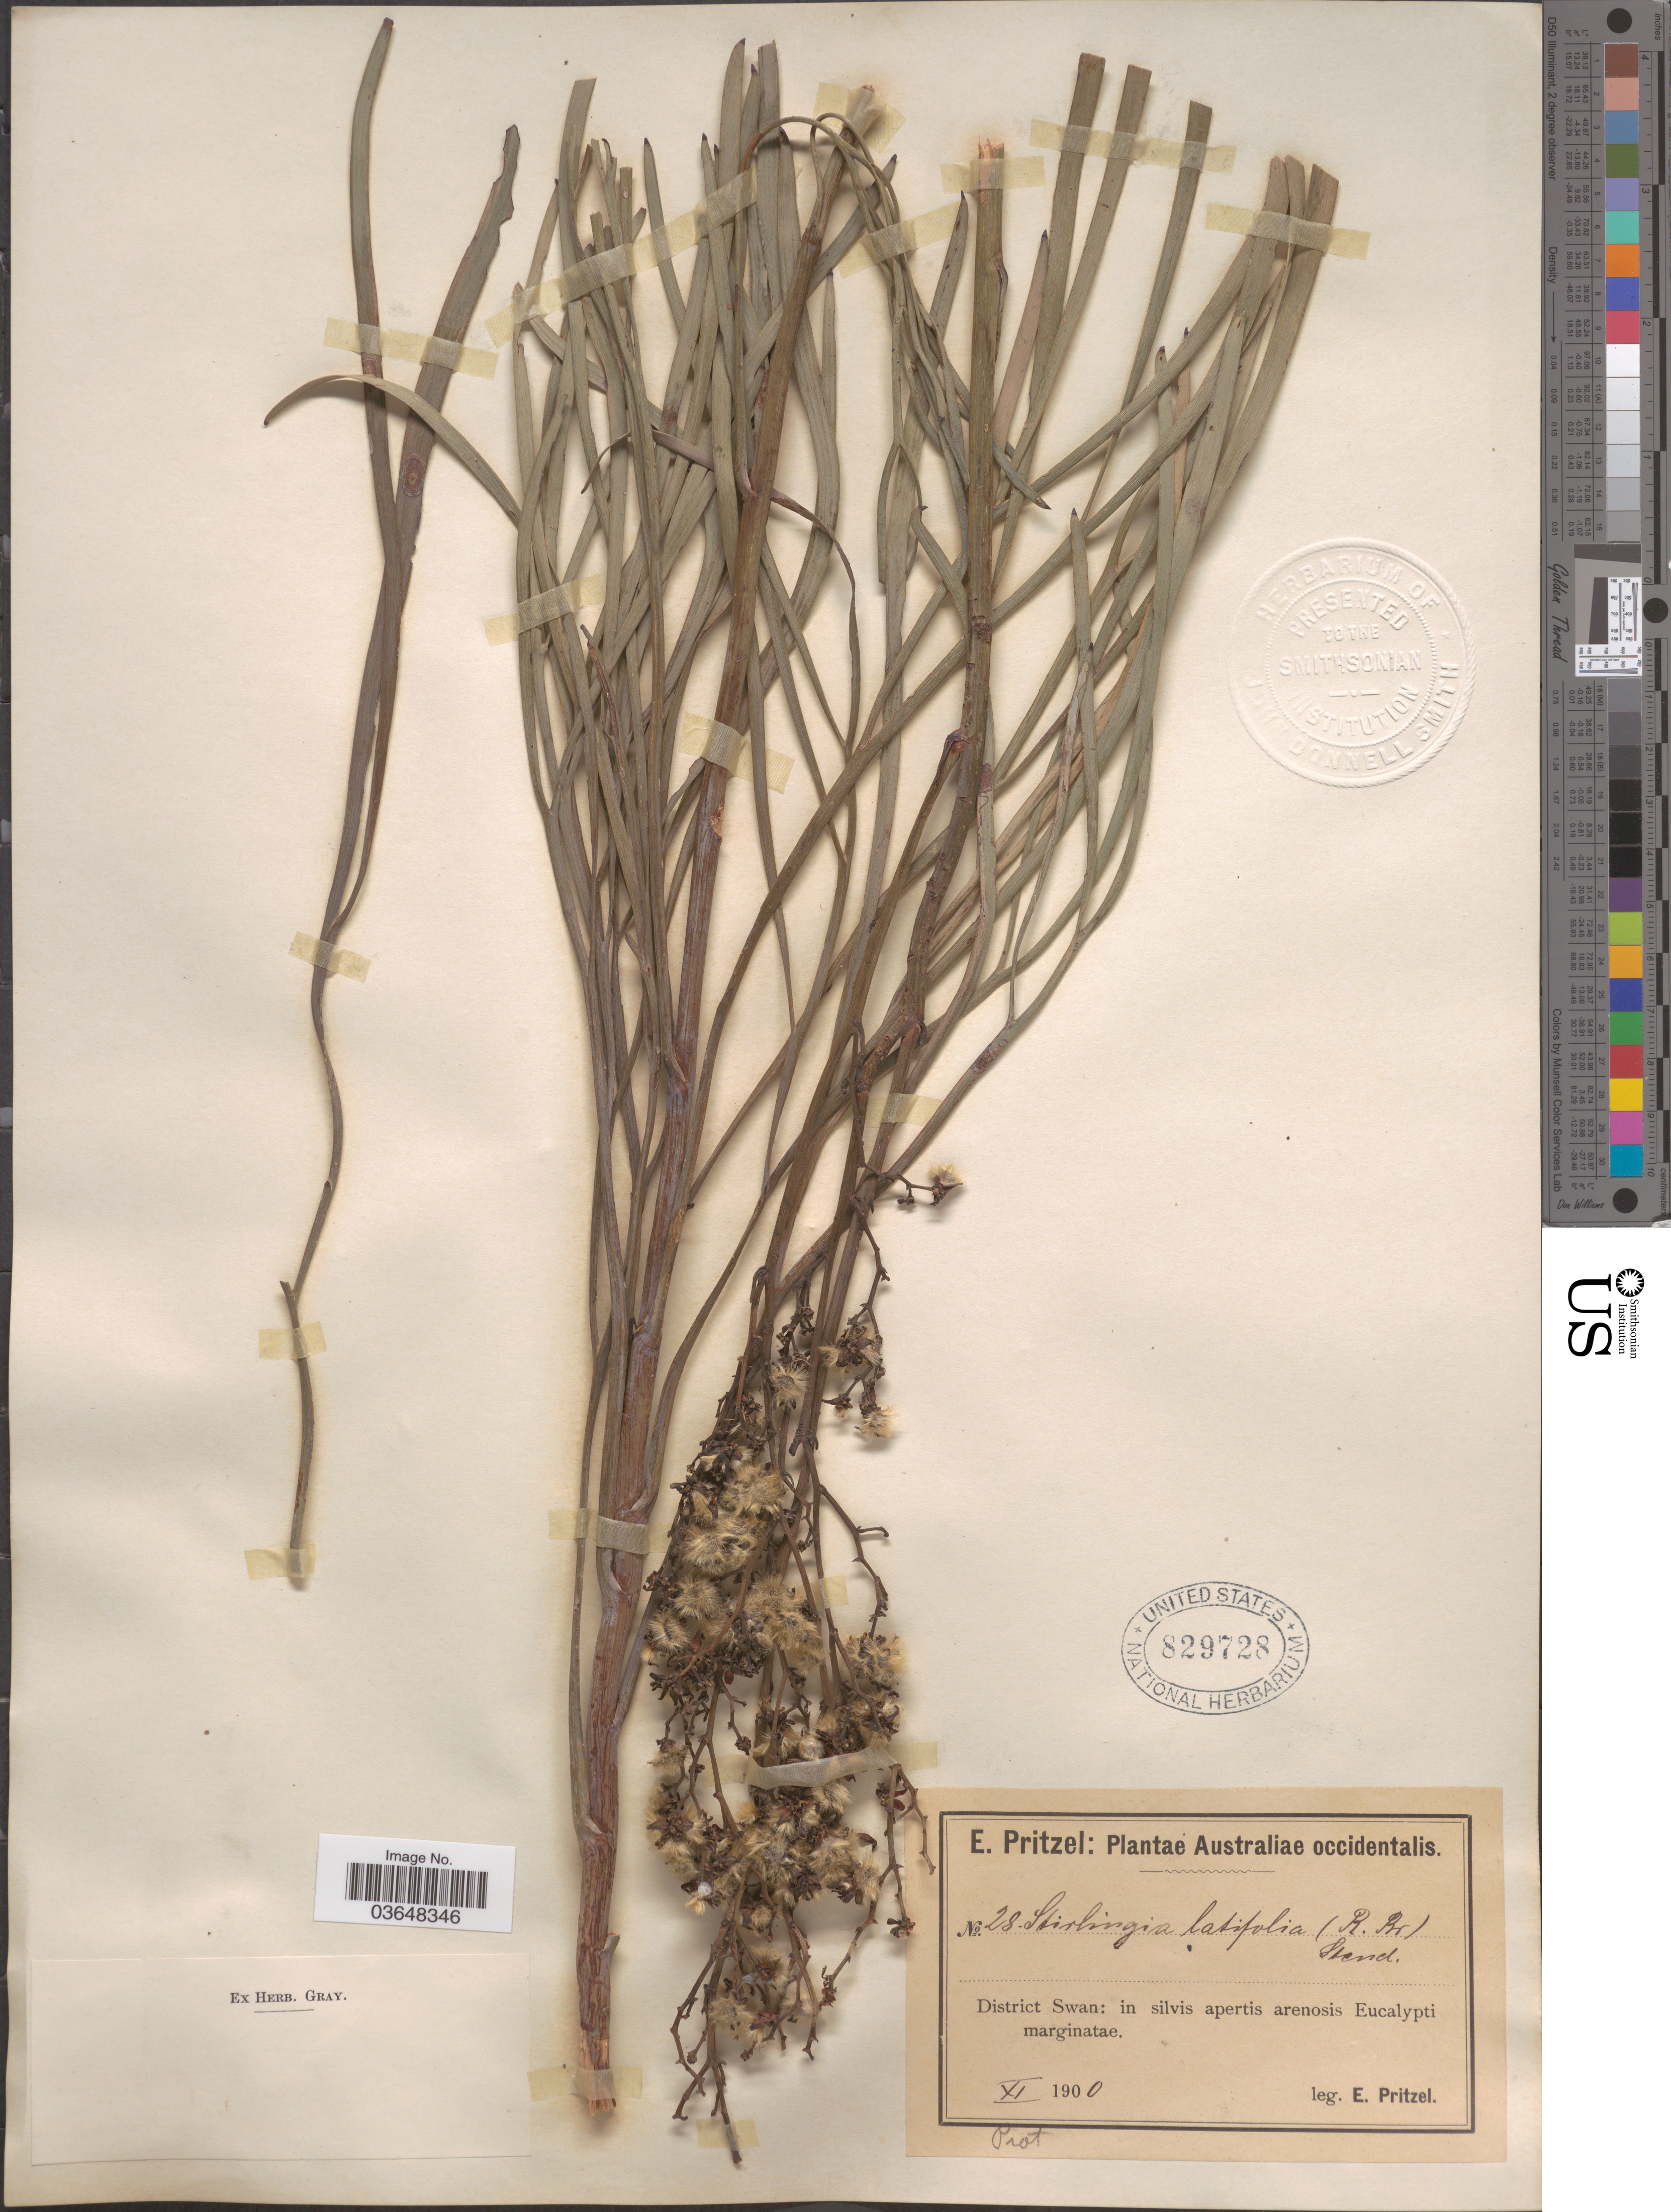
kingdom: Plantae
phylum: Tracheophyta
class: Magnoliopsida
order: Proteales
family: Proteaceae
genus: Stirlingia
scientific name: Stirlingia latifolia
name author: (R. Br.) Steud.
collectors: E. G. Pritzel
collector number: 28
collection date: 1900-11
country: Australia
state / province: Western Australia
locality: Australiæ Occidentalis. District Swan: in silvis apertis arenosis Eucalypti marginatæ.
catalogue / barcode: US 829728